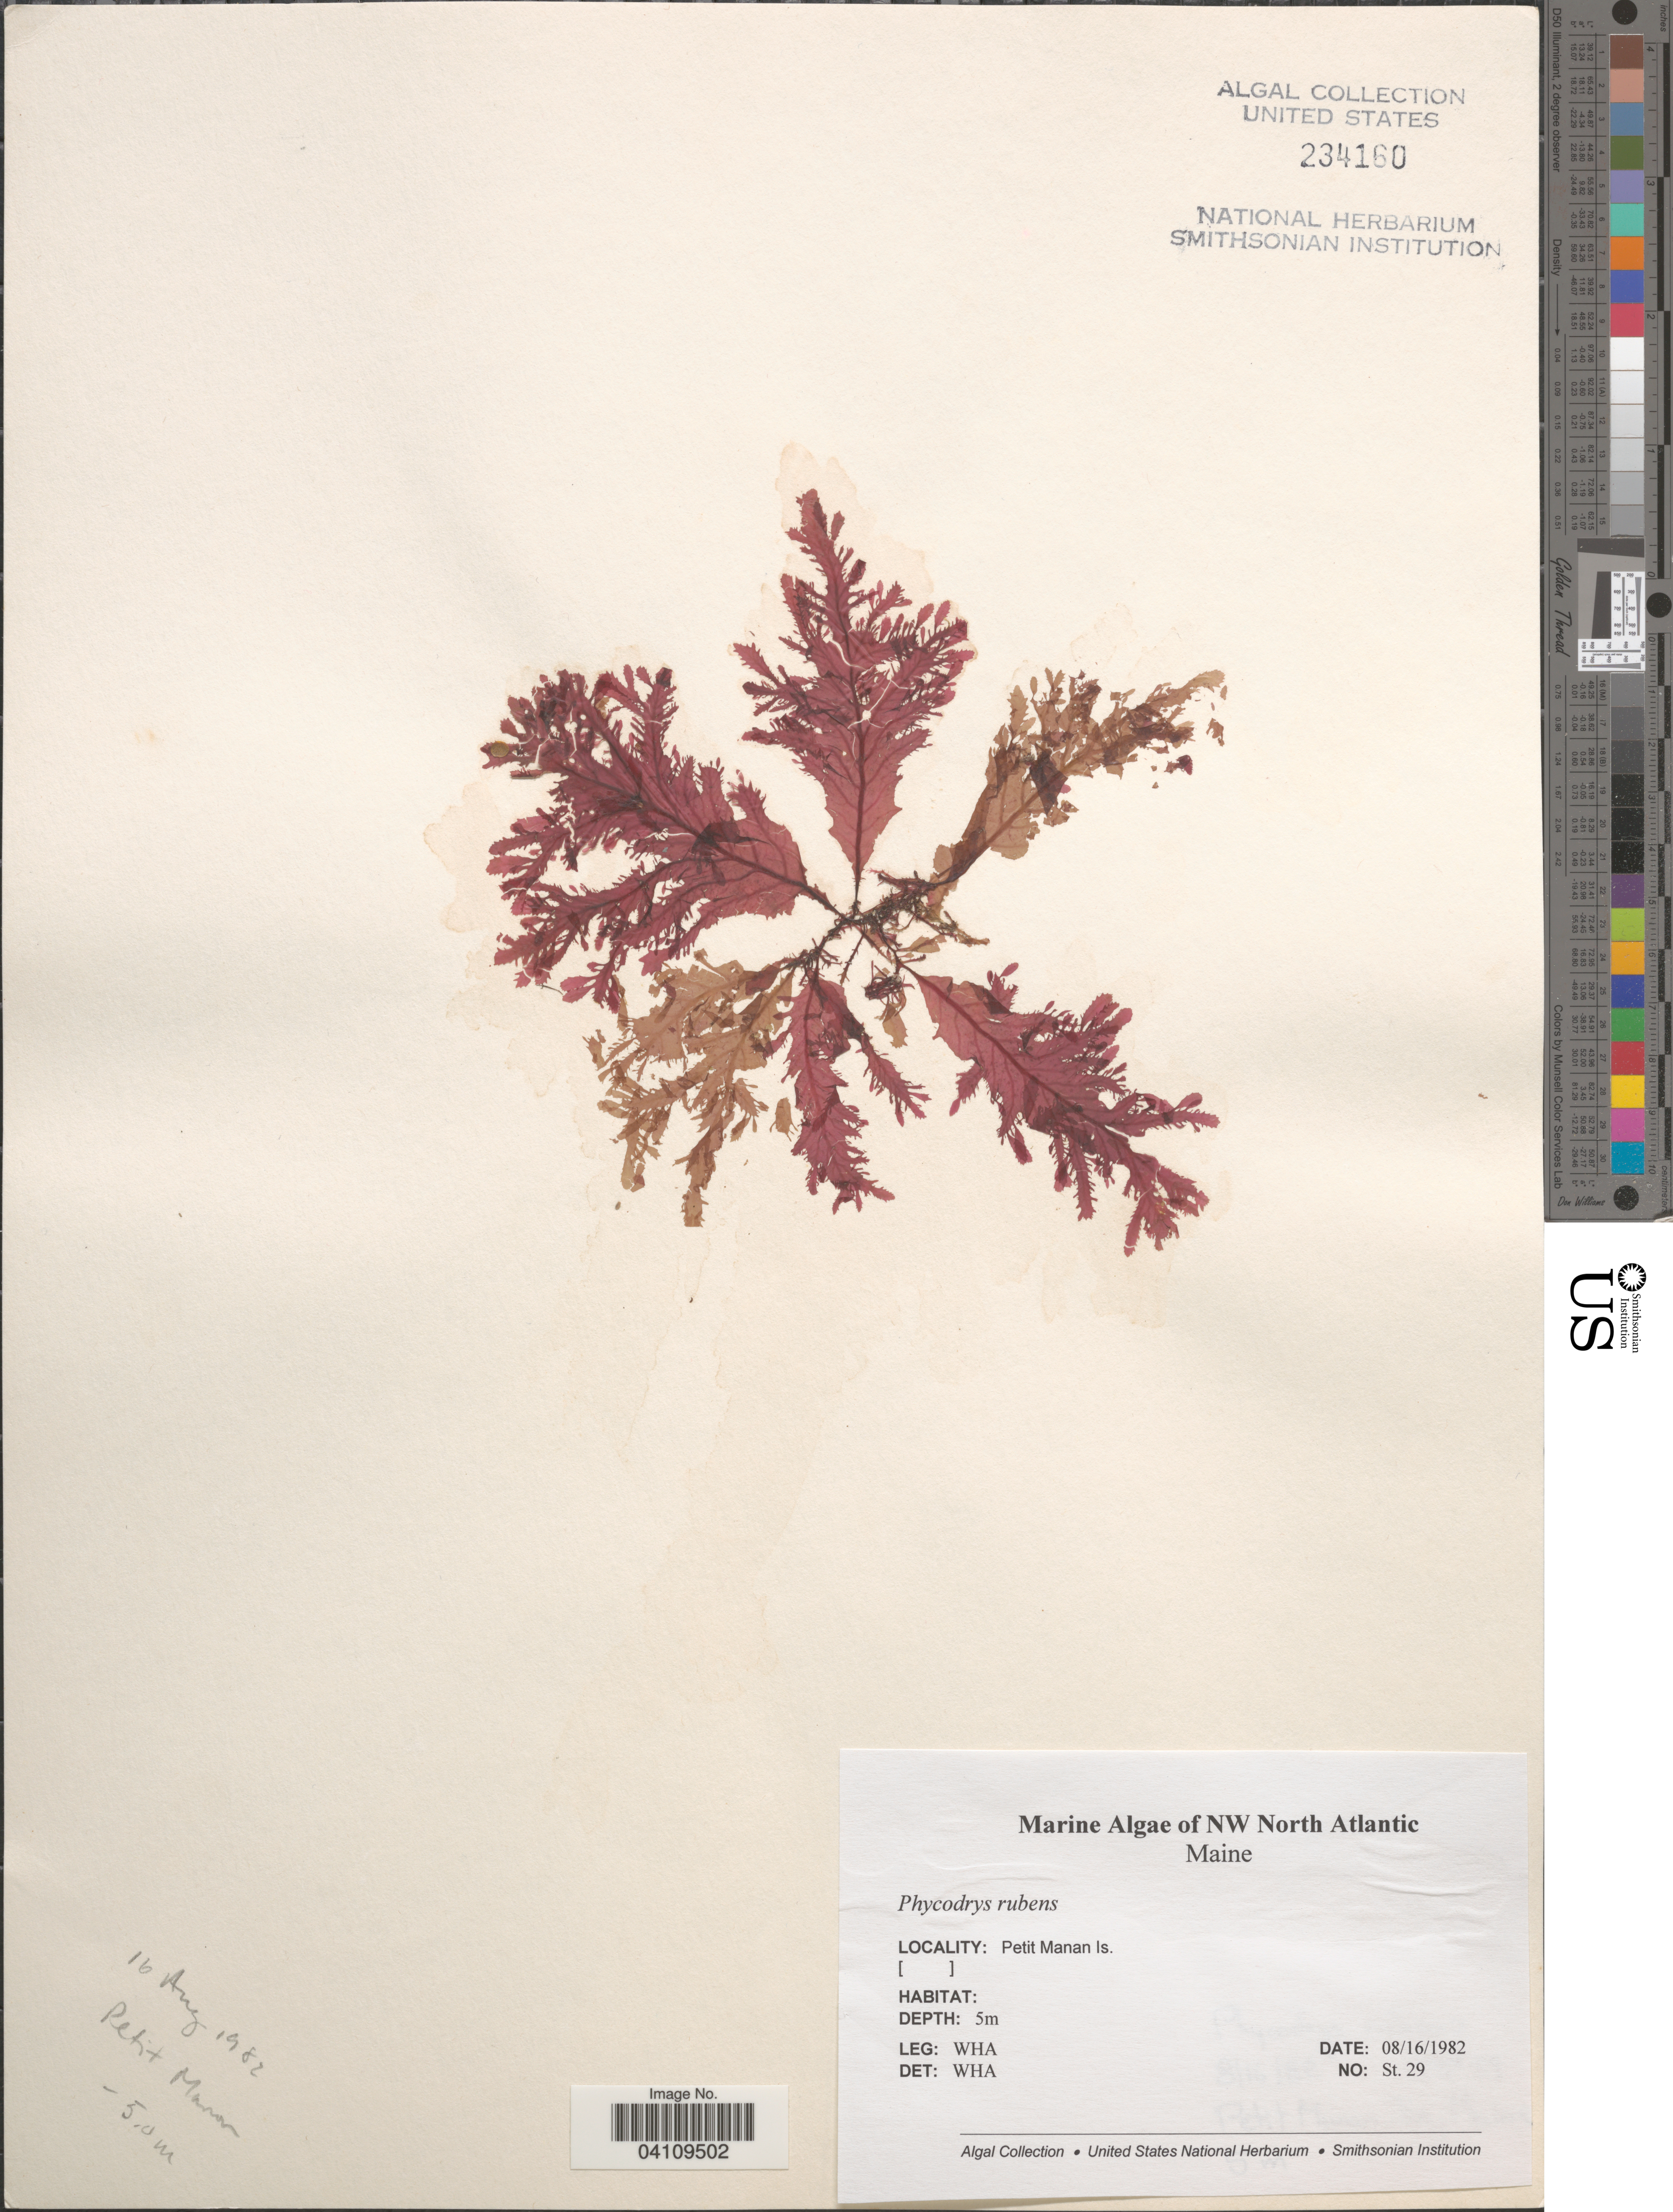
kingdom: Plantae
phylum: Rhodophyta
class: Florideophyceae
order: Ceramiales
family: Delesseriaceae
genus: Phycodrys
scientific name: Phycodrys rubens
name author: (L.) Batters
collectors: W. H. Adey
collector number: St. 29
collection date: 1982-08-16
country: United States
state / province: Maine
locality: NW North Atlantic. Petit Manan Is.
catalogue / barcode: US 234160